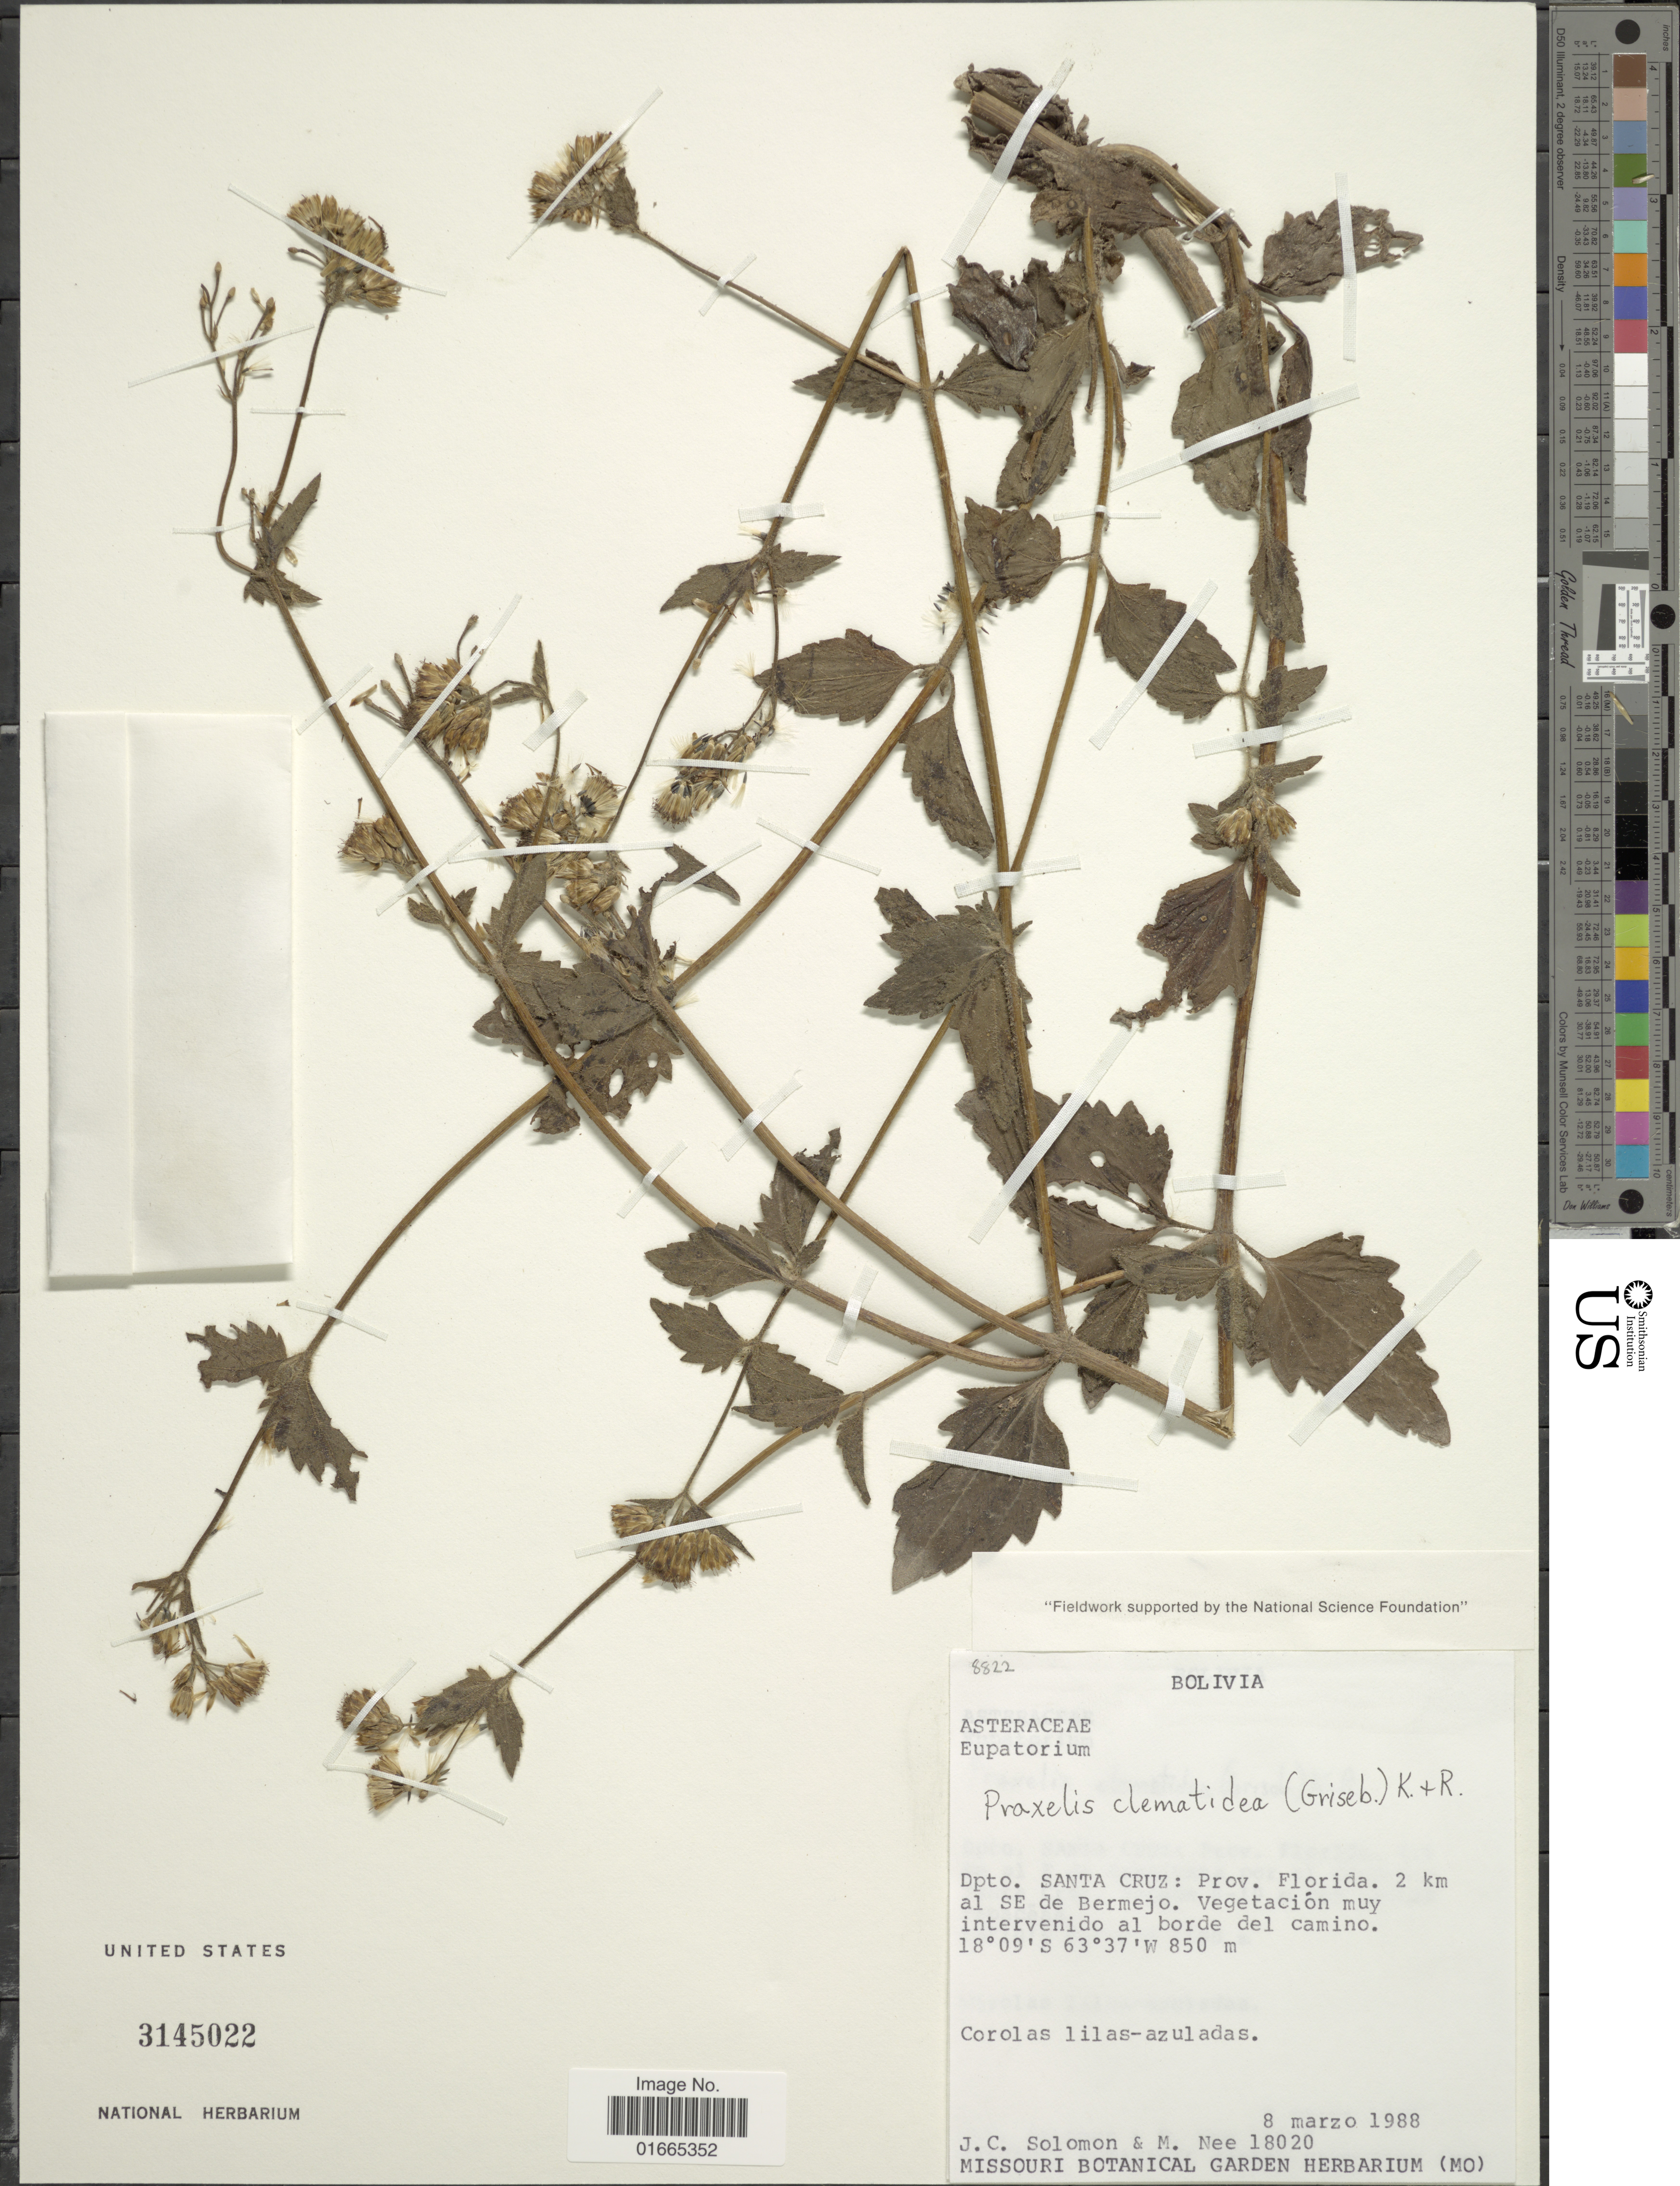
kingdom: Plantae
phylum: Tracheophyta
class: Magnoliopsida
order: Asterales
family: Asteraceae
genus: Praxelis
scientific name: Praxelis clematidea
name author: (Griseb.) R.M. King & H. Rob.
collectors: J. C. Solomon & M. Nee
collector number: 18020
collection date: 1988-03-08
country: Bolivia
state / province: Santa Cruz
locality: Dpto. Santa Cruz: Prov. Florida. 2 km al SE de Bermejo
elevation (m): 850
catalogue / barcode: US 3145022